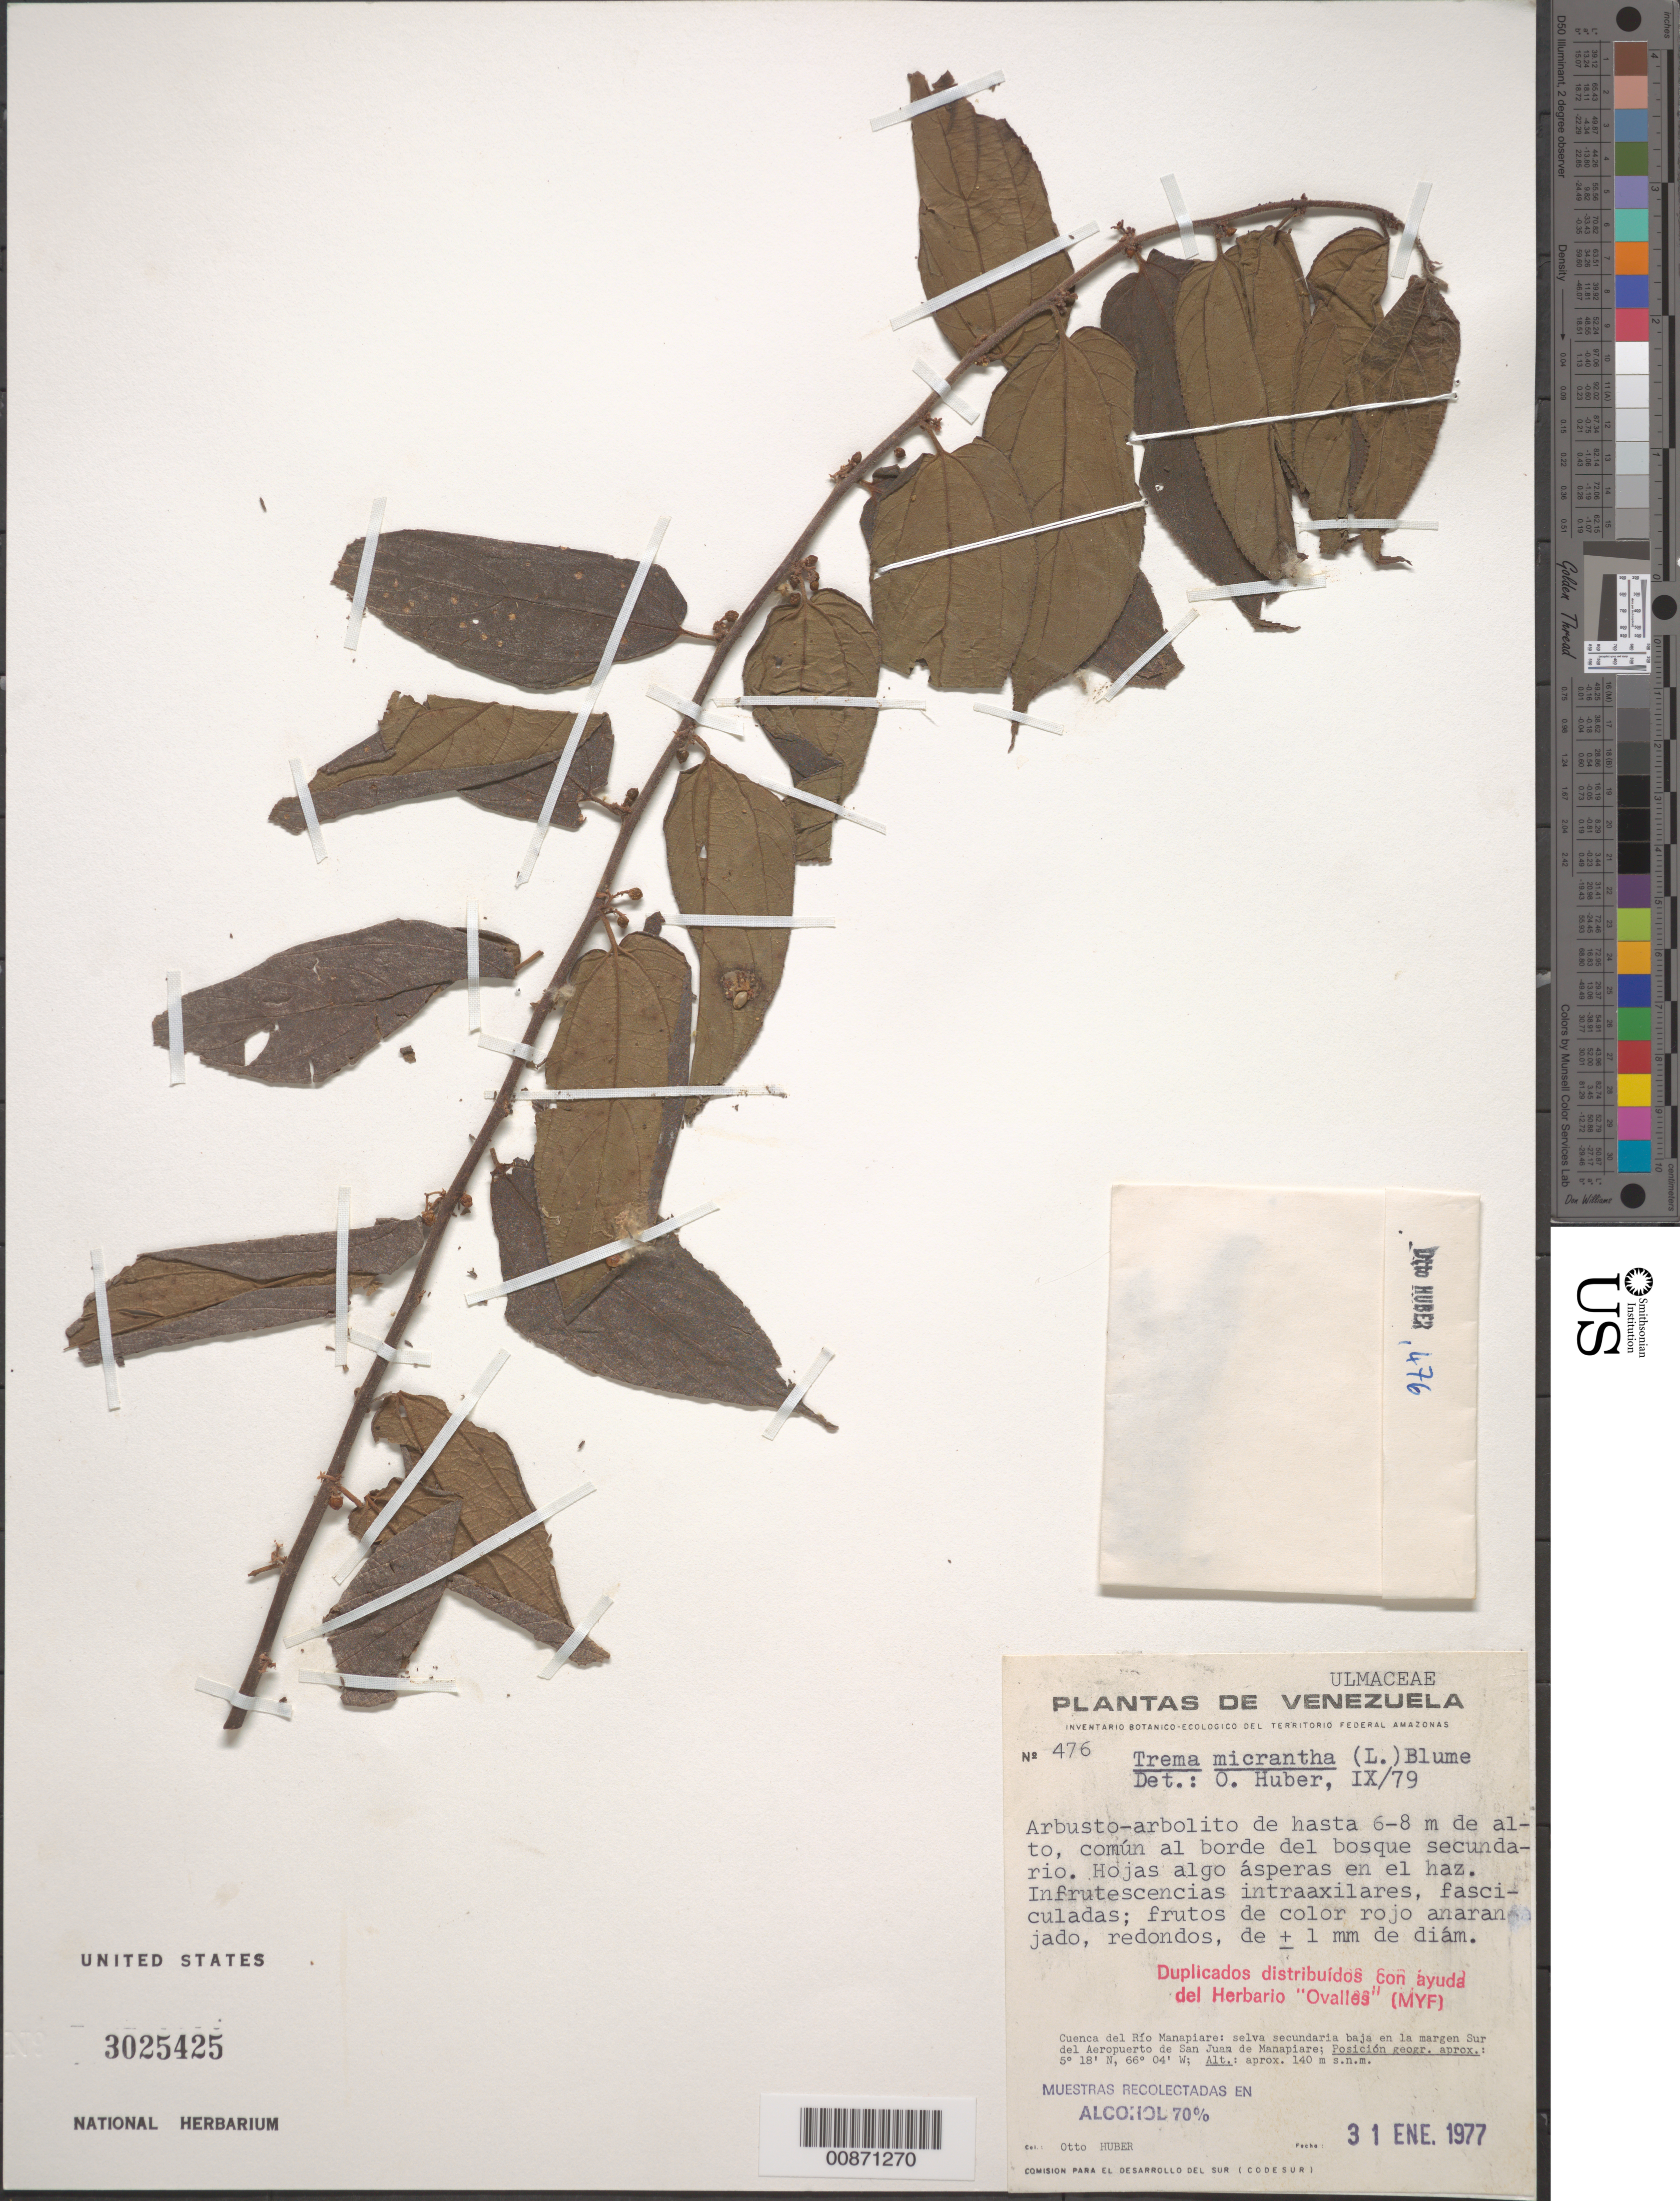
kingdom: Plantae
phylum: Tracheophyta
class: Magnoliopsida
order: Rosales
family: Cannabaceae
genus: Trema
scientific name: Trema micranthum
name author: (L.) Blume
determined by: Huber, Otto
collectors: O. Huber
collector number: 476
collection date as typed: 31-Jan-77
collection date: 1977-01-31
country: Venezuela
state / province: Amazonas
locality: Río Manapiare river basin; S edge of airport of San Juan de Manapiare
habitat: Borde del bosque secundario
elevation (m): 140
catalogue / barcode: US 3025425